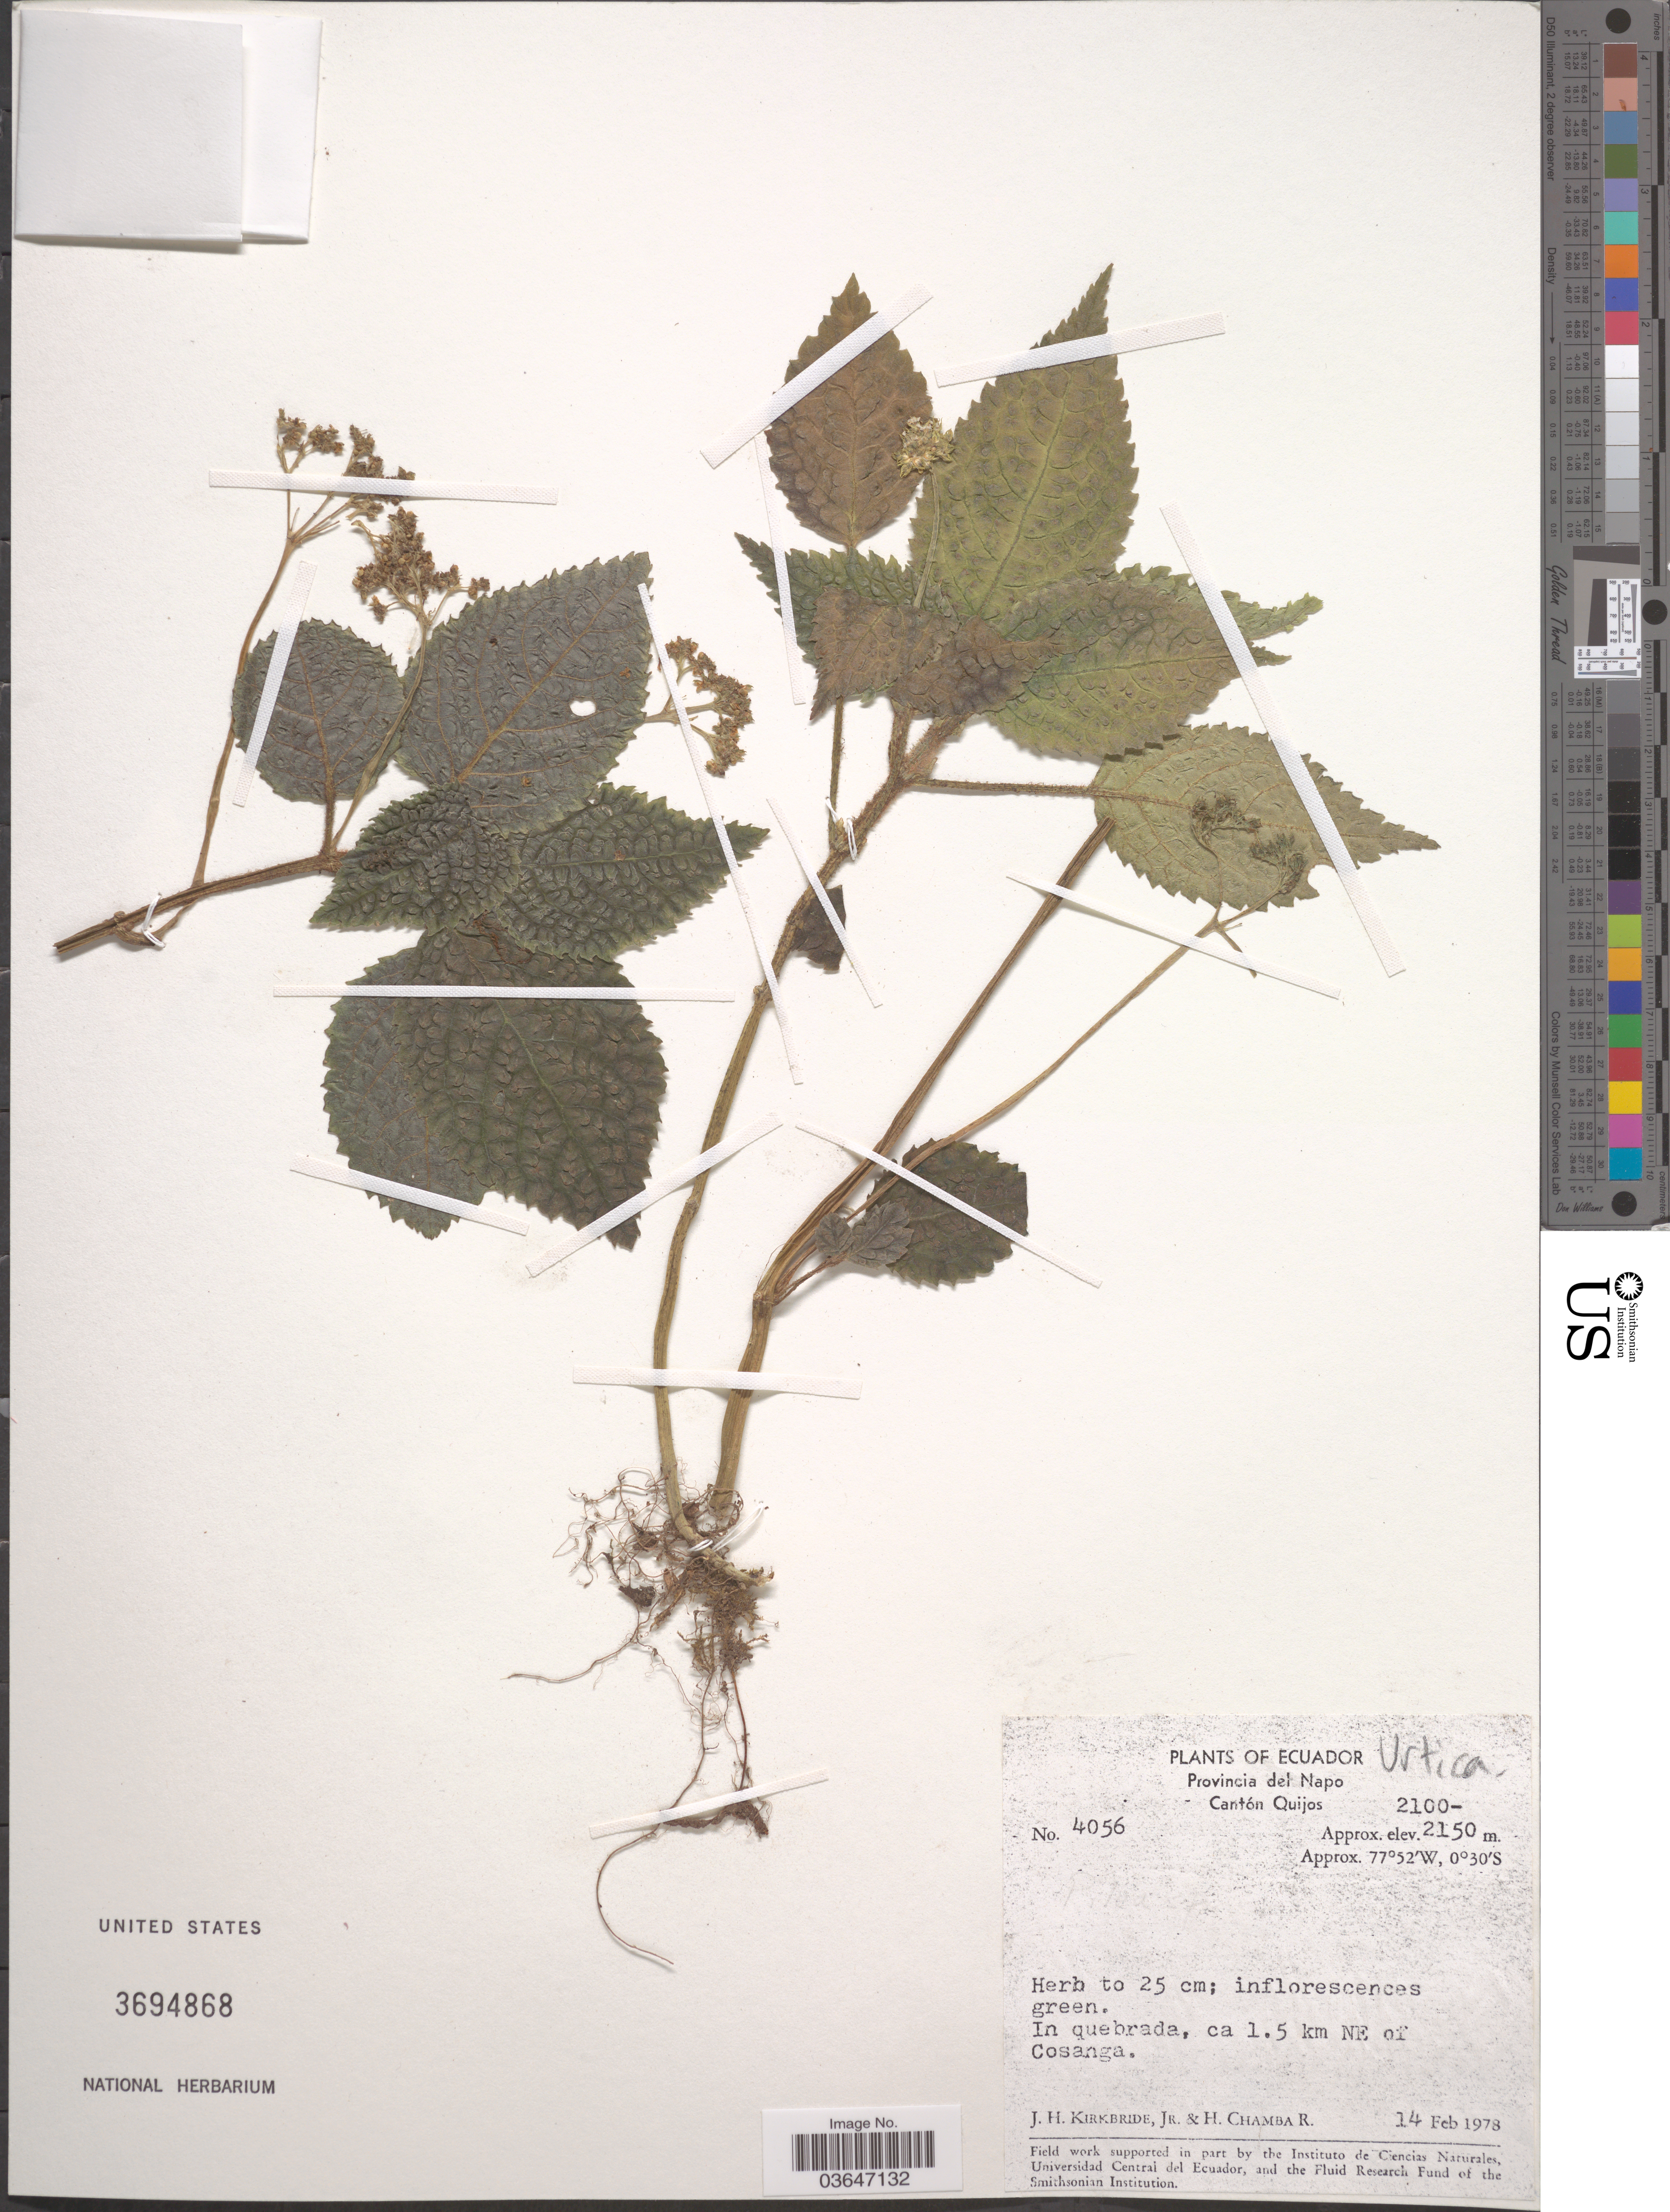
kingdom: Plantae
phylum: Tracheophyta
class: Magnoliopsida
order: Proteales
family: Proteaceae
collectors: J. H. Kirkbride & H. Chamba R.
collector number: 4056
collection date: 1978-02-14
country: Ecuador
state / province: Napo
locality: Cantón Quijos. In quebrada, ca 1.5 km NE of Cosanga.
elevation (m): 2100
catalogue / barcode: US 3694868